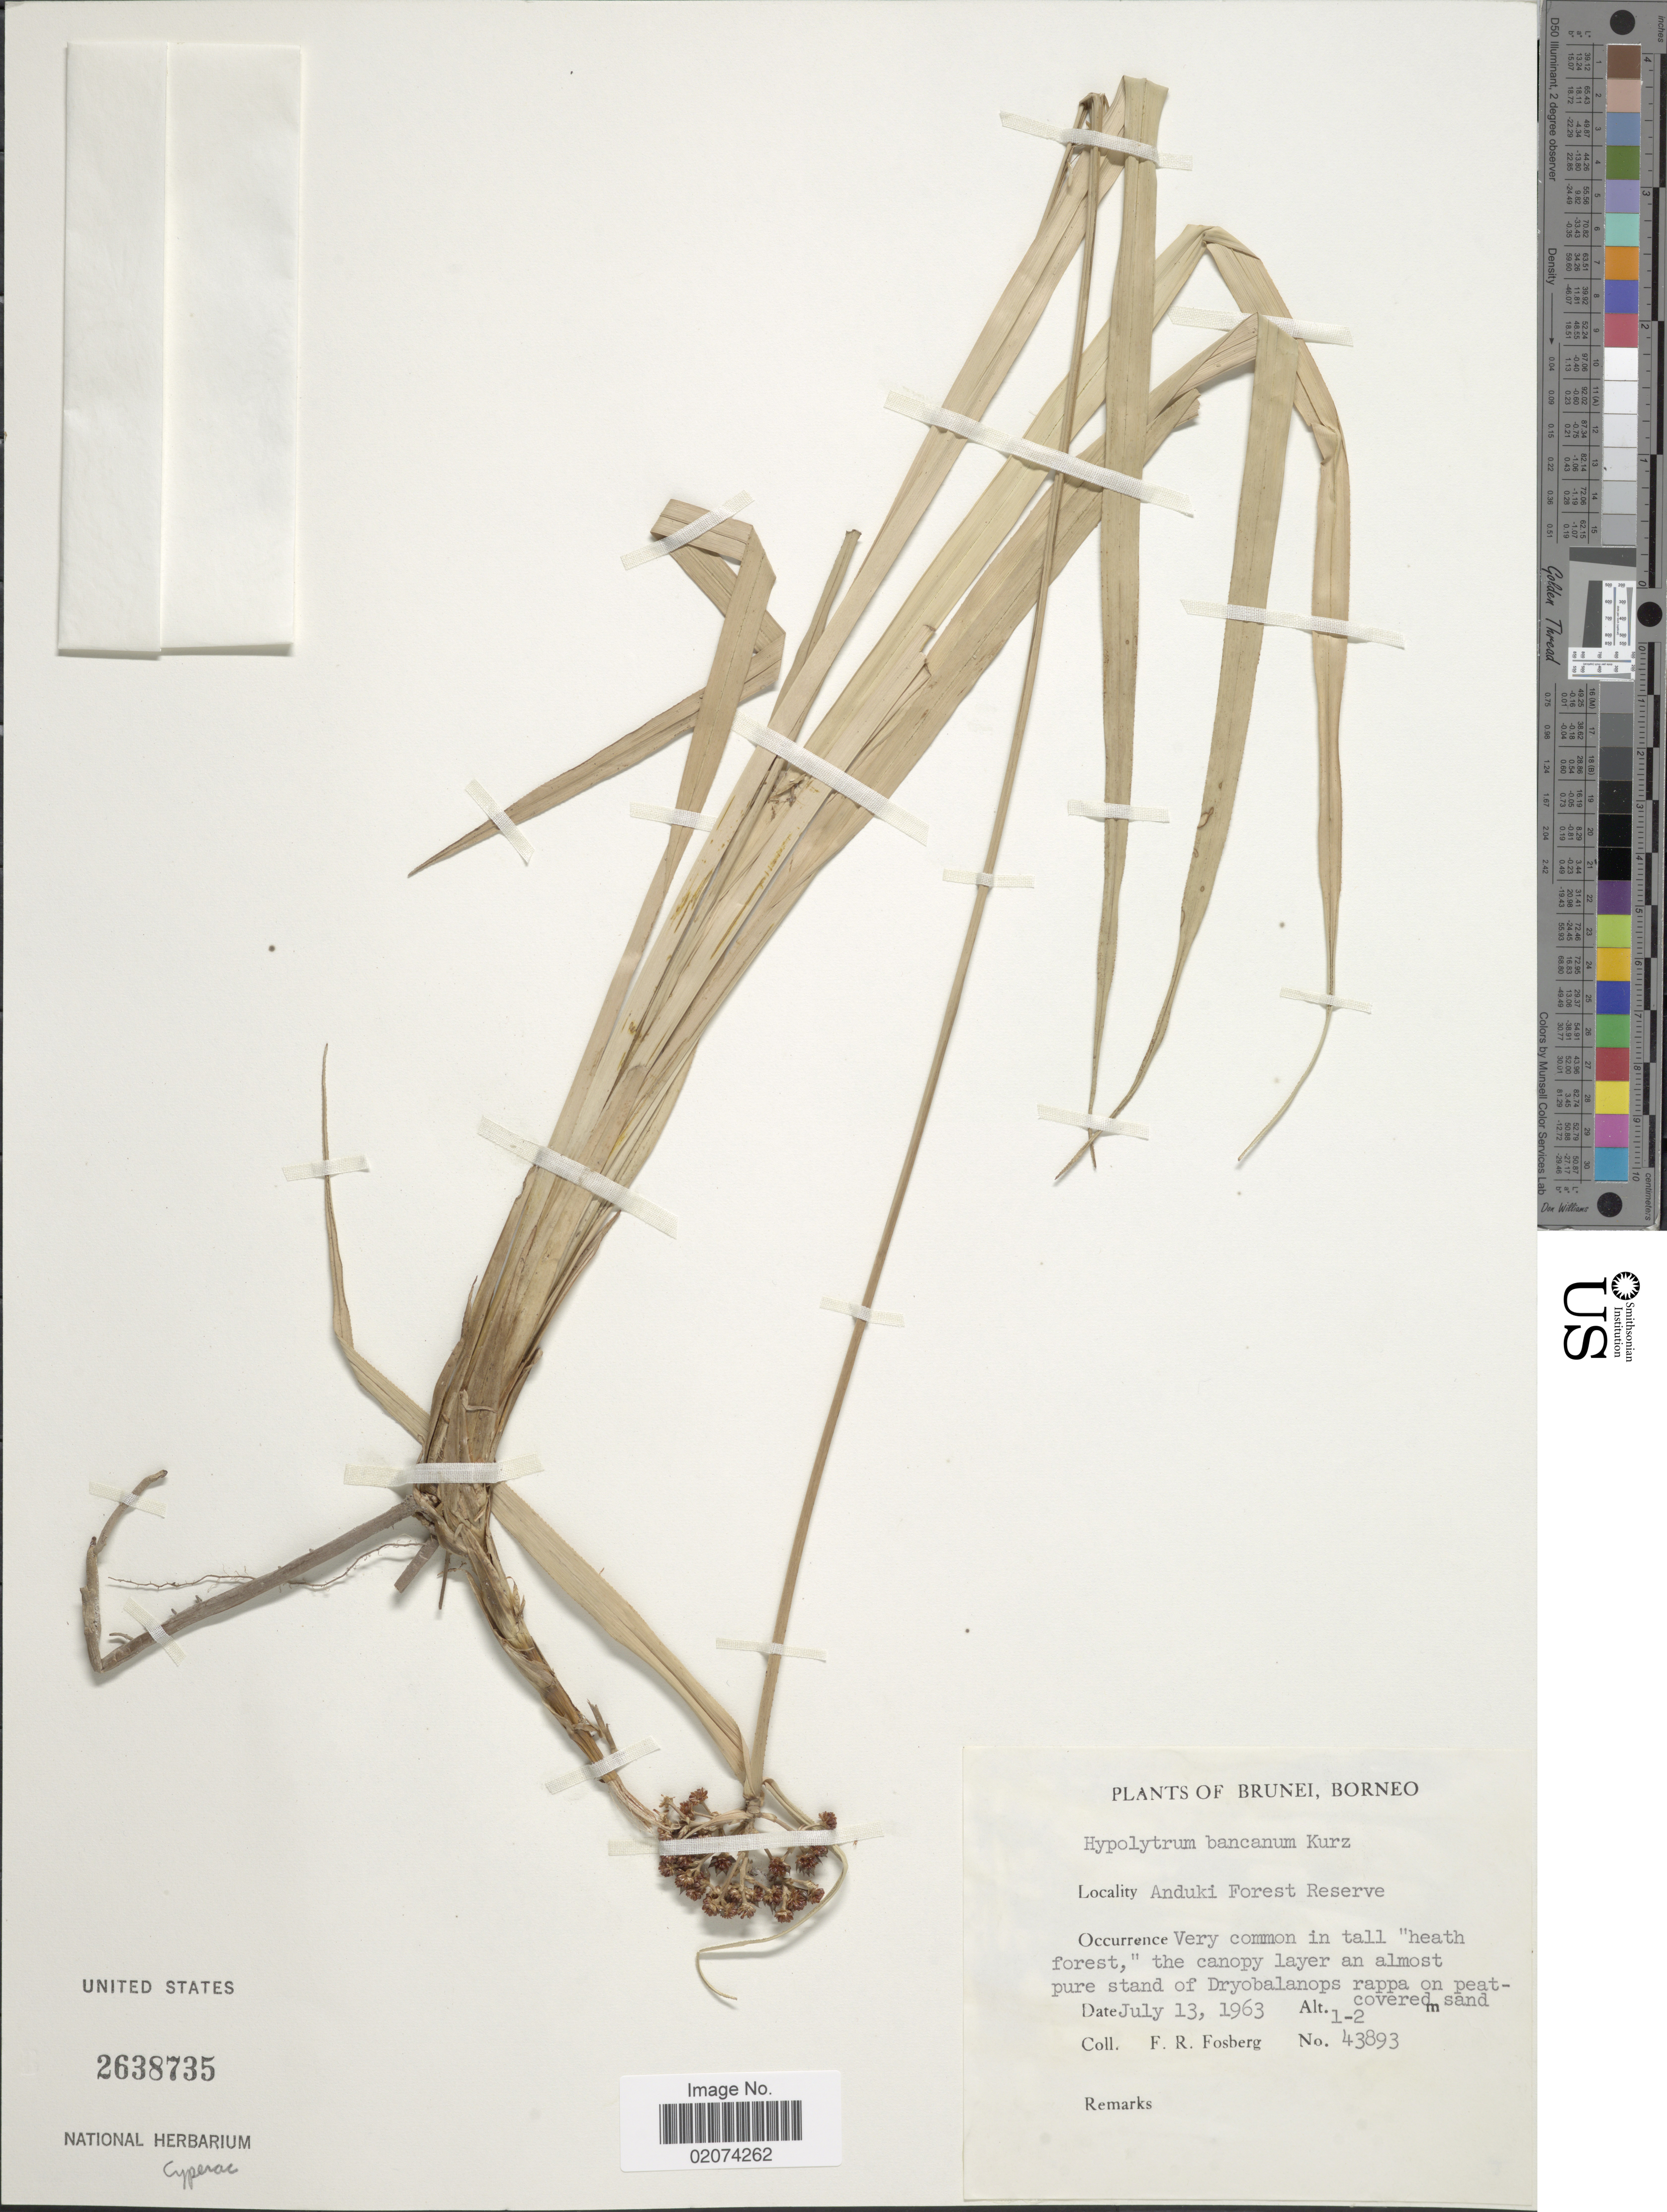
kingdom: Plantae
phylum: Tracheophyta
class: Liliopsida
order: Poales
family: Cyperaceae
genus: Mapania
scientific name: Mapania bancana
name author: (Miq.) Ridl.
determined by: Strong, Mark T., (BOT), Smithsonian Institution - National Museum of Natural History (UNITED STATES)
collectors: F. R. Fosberg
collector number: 43893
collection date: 1963-07-13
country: Brunei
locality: Brunei, Borneo. Anduki Forest Reserve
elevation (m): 1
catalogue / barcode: US 2638735